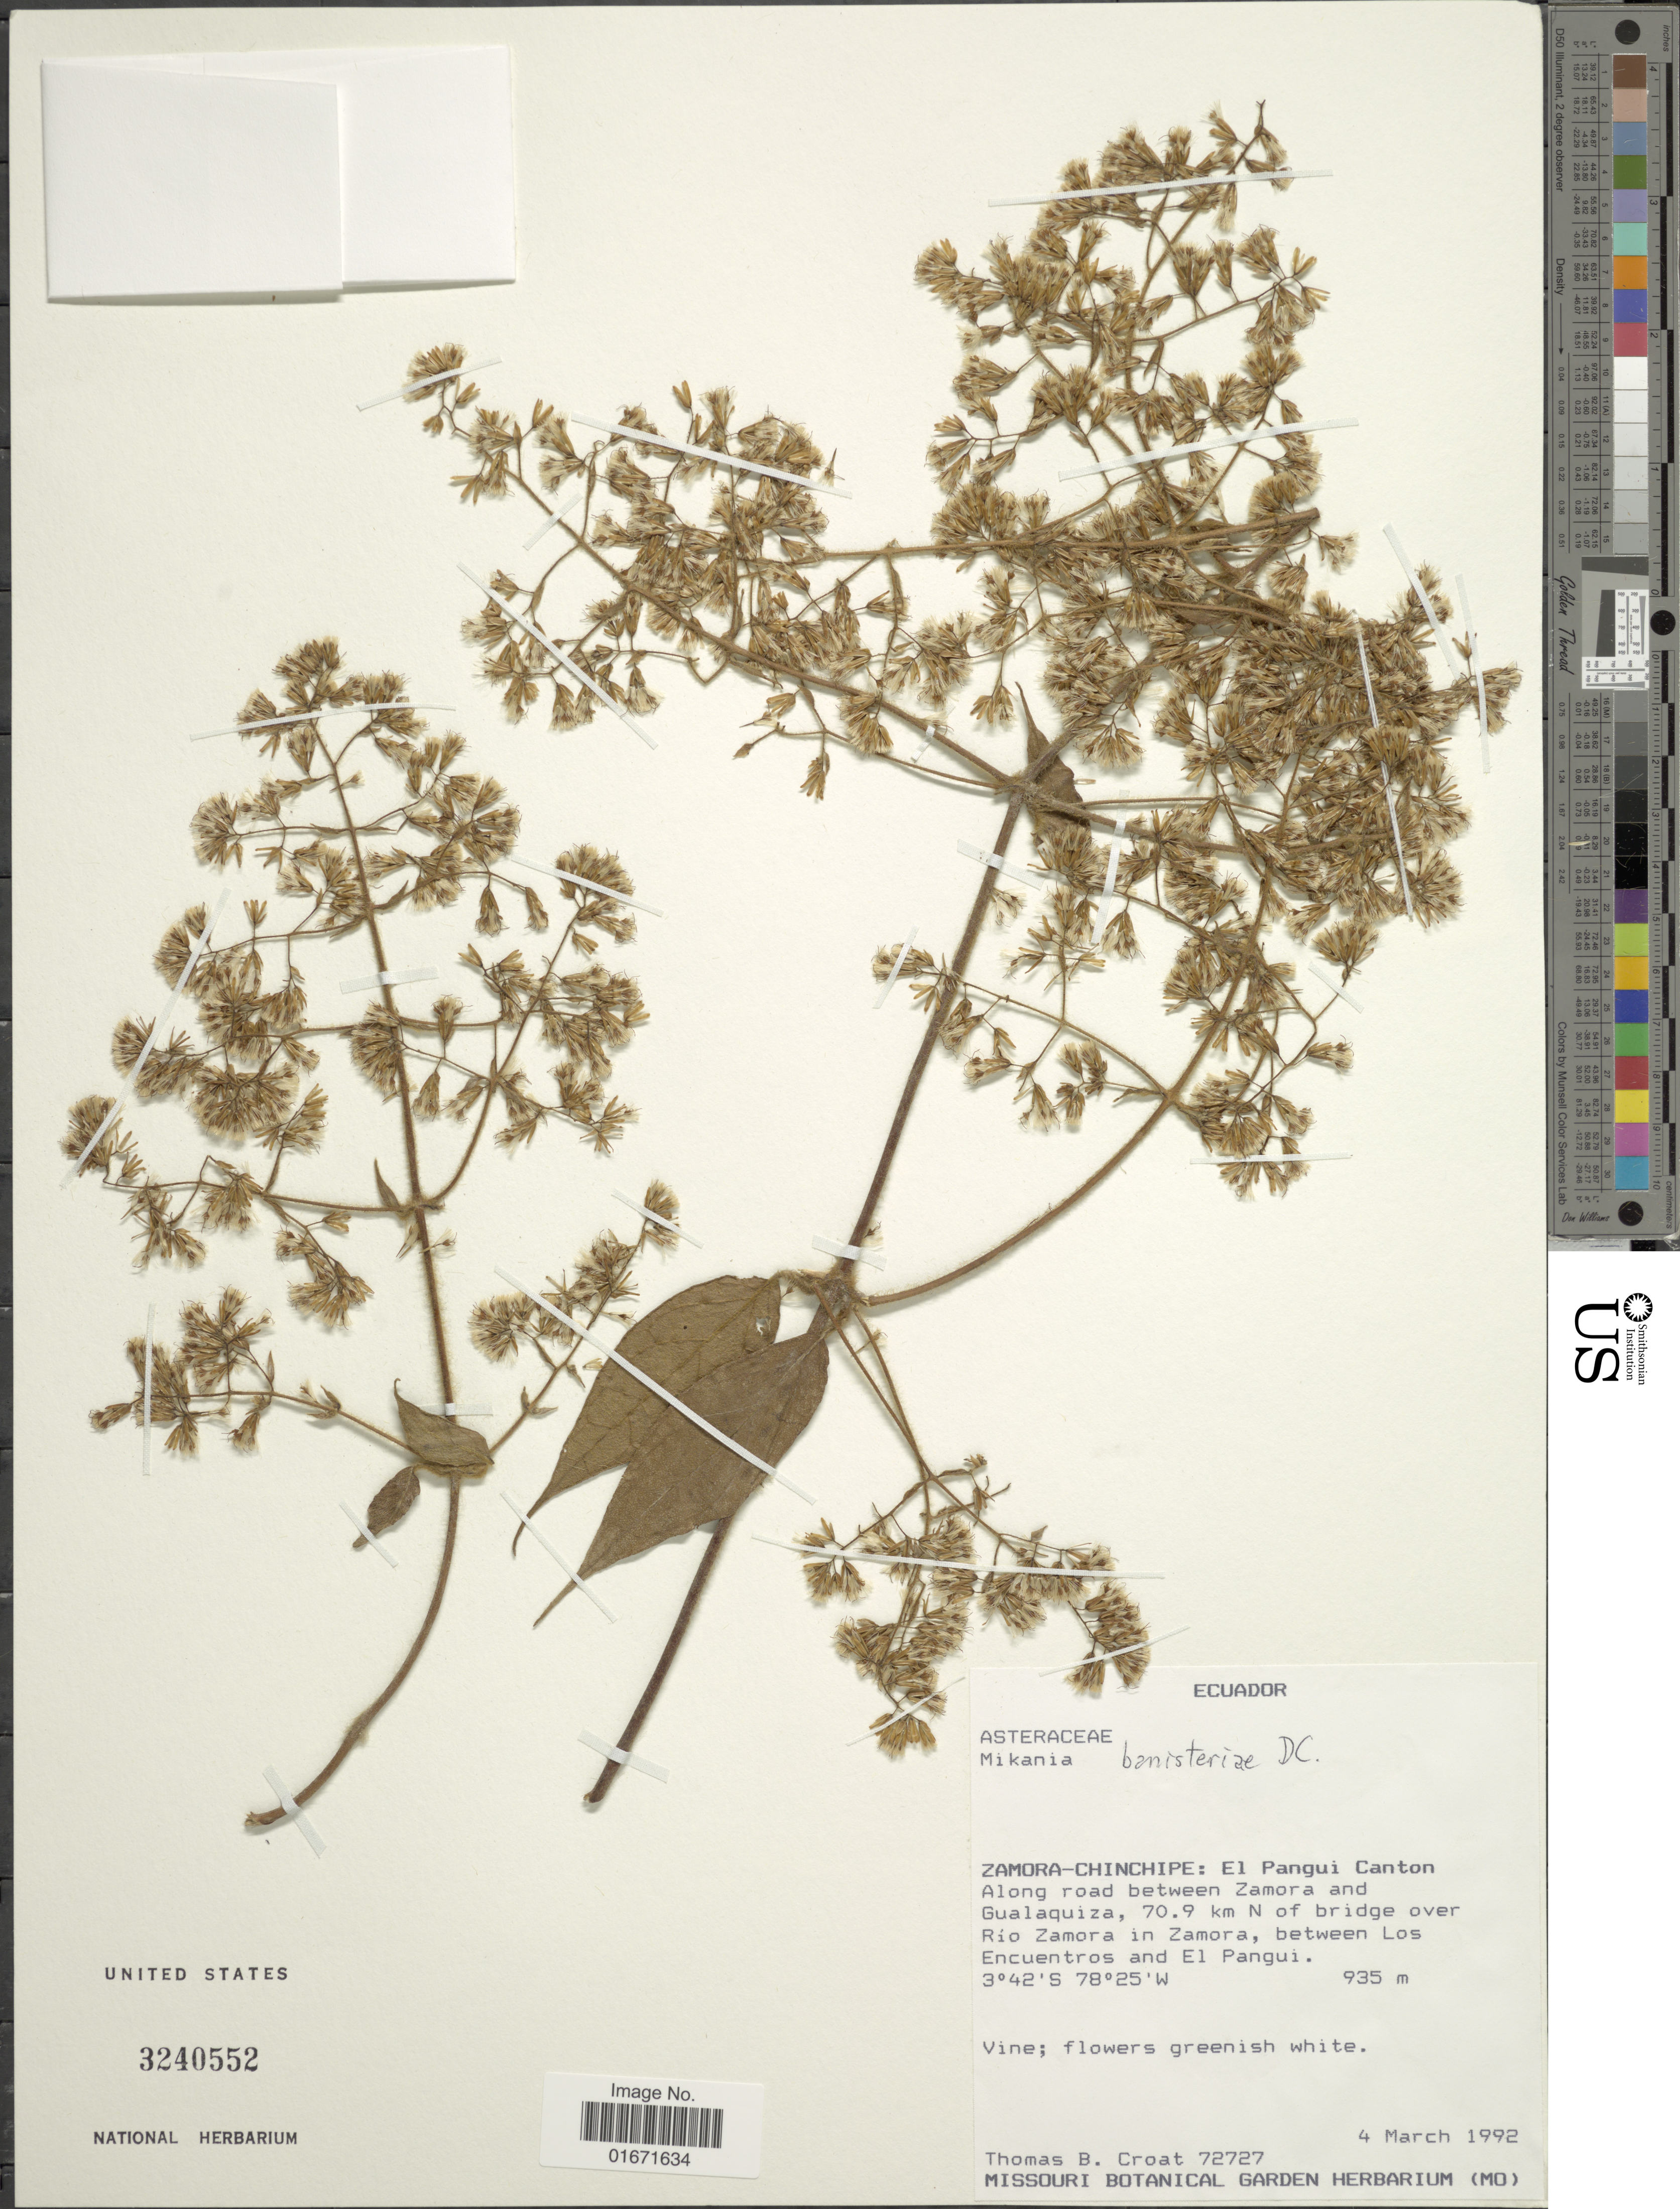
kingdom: Plantae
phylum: Tracheophyta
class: Magnoliopsida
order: Asterales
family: Asteraceae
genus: Mikania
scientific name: Mikania banisteriae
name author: DC.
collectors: T. B. Croat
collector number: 72727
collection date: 1992-03-04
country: Ecuador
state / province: Zamora-Chinchipe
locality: Zamora-Chinchipe: El Pangui Canton. Along road between Zamora and Gualaquiza, 70.9 km N of bridge over Rio Zamora in Zamora, between Los Encientros and El Pangui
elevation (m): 935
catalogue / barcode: US 3240552